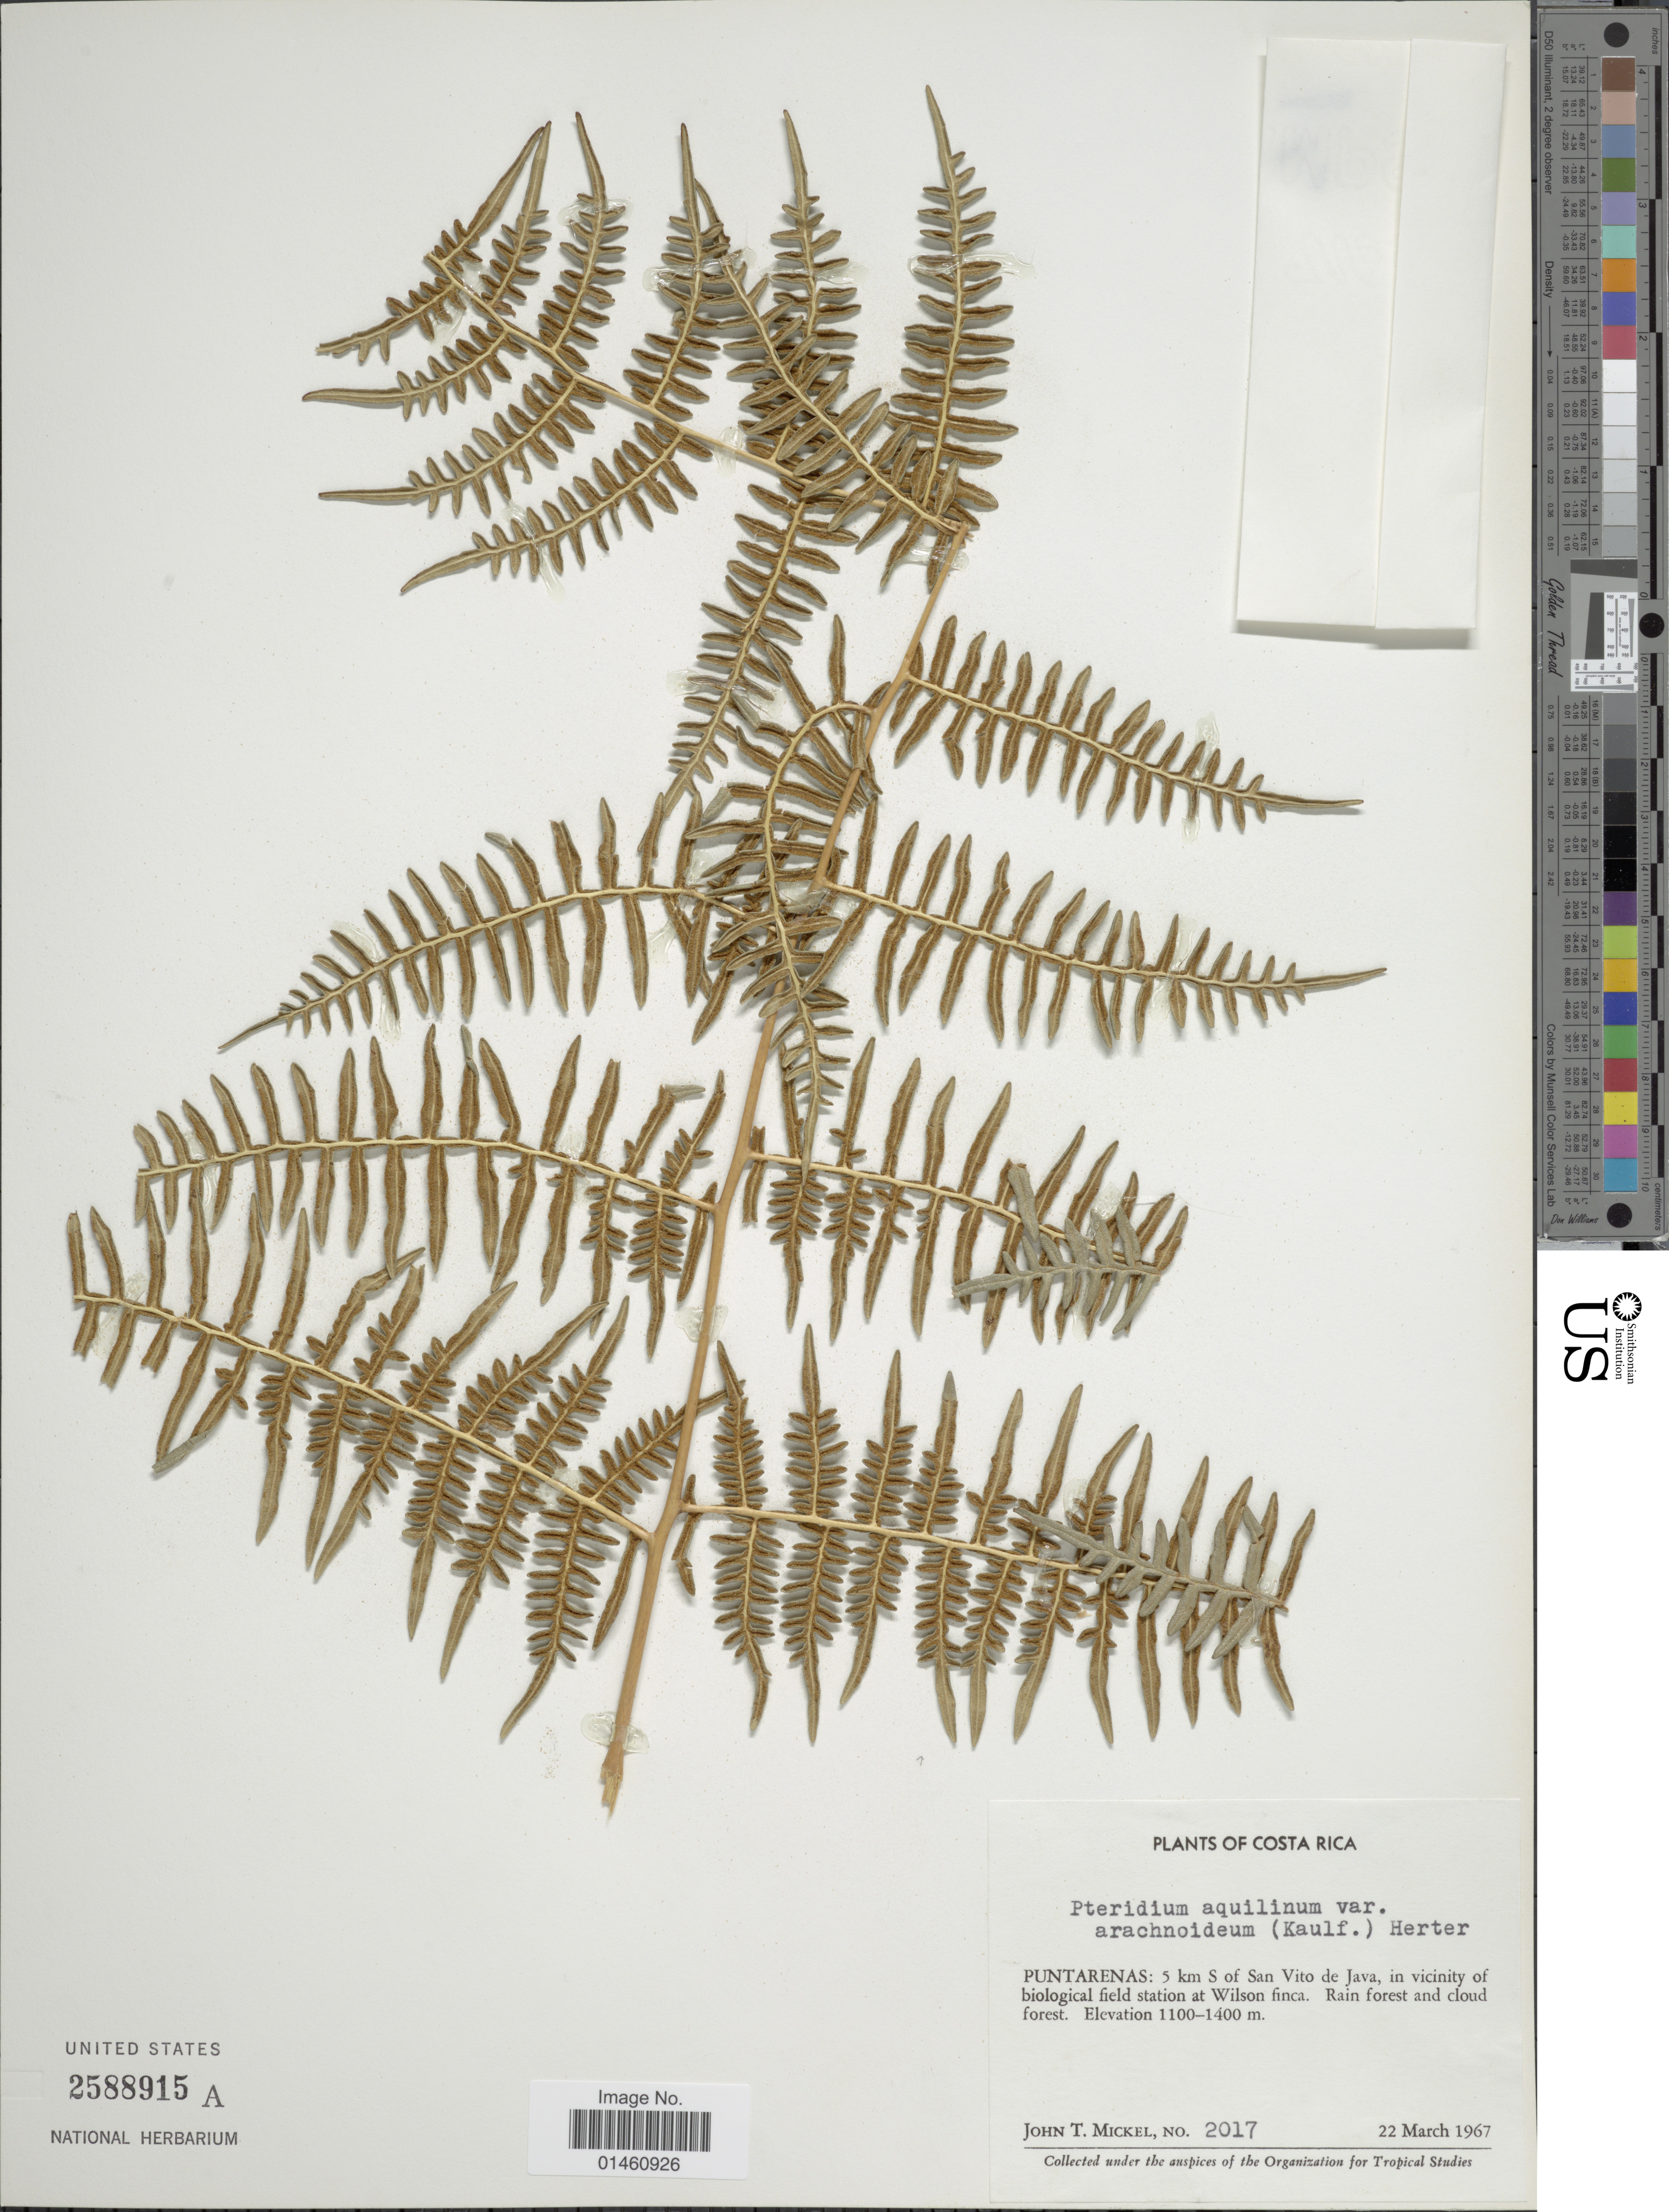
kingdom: Plantae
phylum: Tracheophyta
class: Polypodiopsida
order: Polypodiales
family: Dennstaedtiaceae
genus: Pteridium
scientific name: Pteridium caudatum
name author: (L.) Maxon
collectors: J. T. Mickel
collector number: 2017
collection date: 1967-03-22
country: Costa Rica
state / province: Puntarenas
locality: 5 km S of San Vito de Java, in vicinity of biological field station at Wilson finca.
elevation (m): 1100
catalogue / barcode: US 2588915A